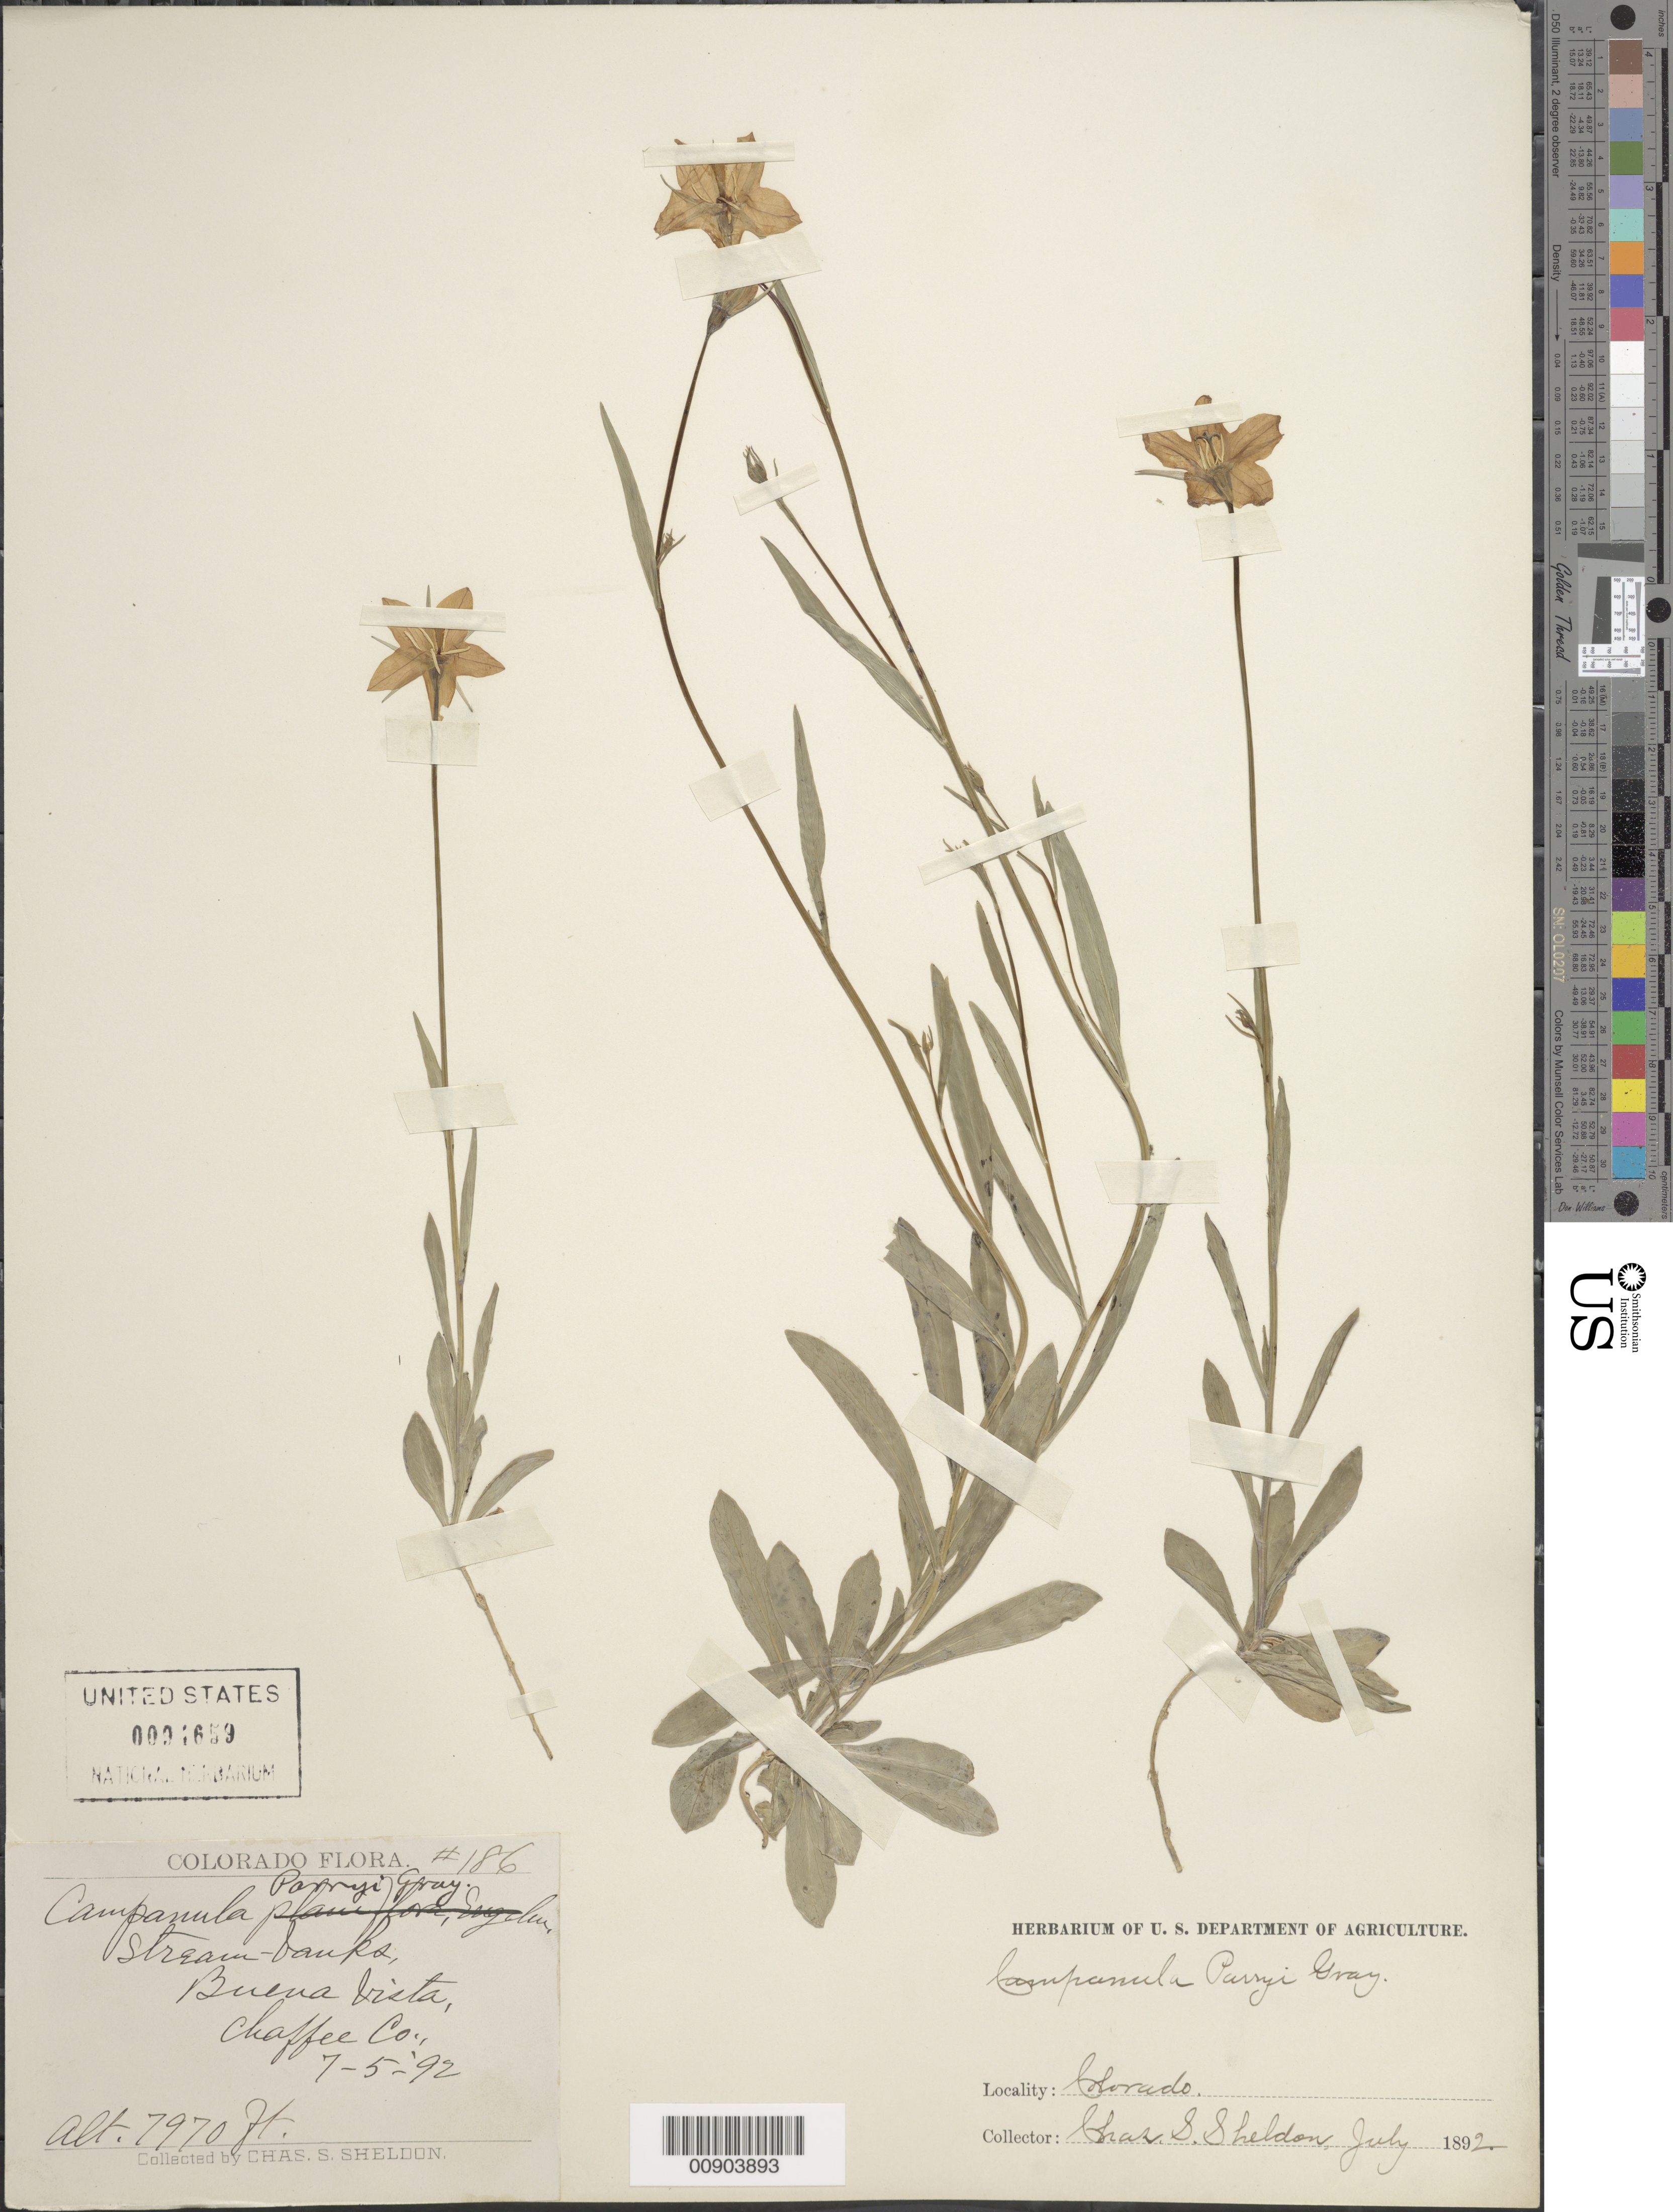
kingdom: Plantae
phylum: Tracheophyta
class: Magnoliopsida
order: Asterales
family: Campanulaceae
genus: Campanula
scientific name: Campanula planiflora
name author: Engelm.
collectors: C. S. Sheldon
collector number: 186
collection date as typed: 05 Jul 1892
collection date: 1892-07-05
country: United States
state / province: Colorado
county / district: Chaffee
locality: Buena Vista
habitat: Stream banks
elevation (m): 2438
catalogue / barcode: US 94659